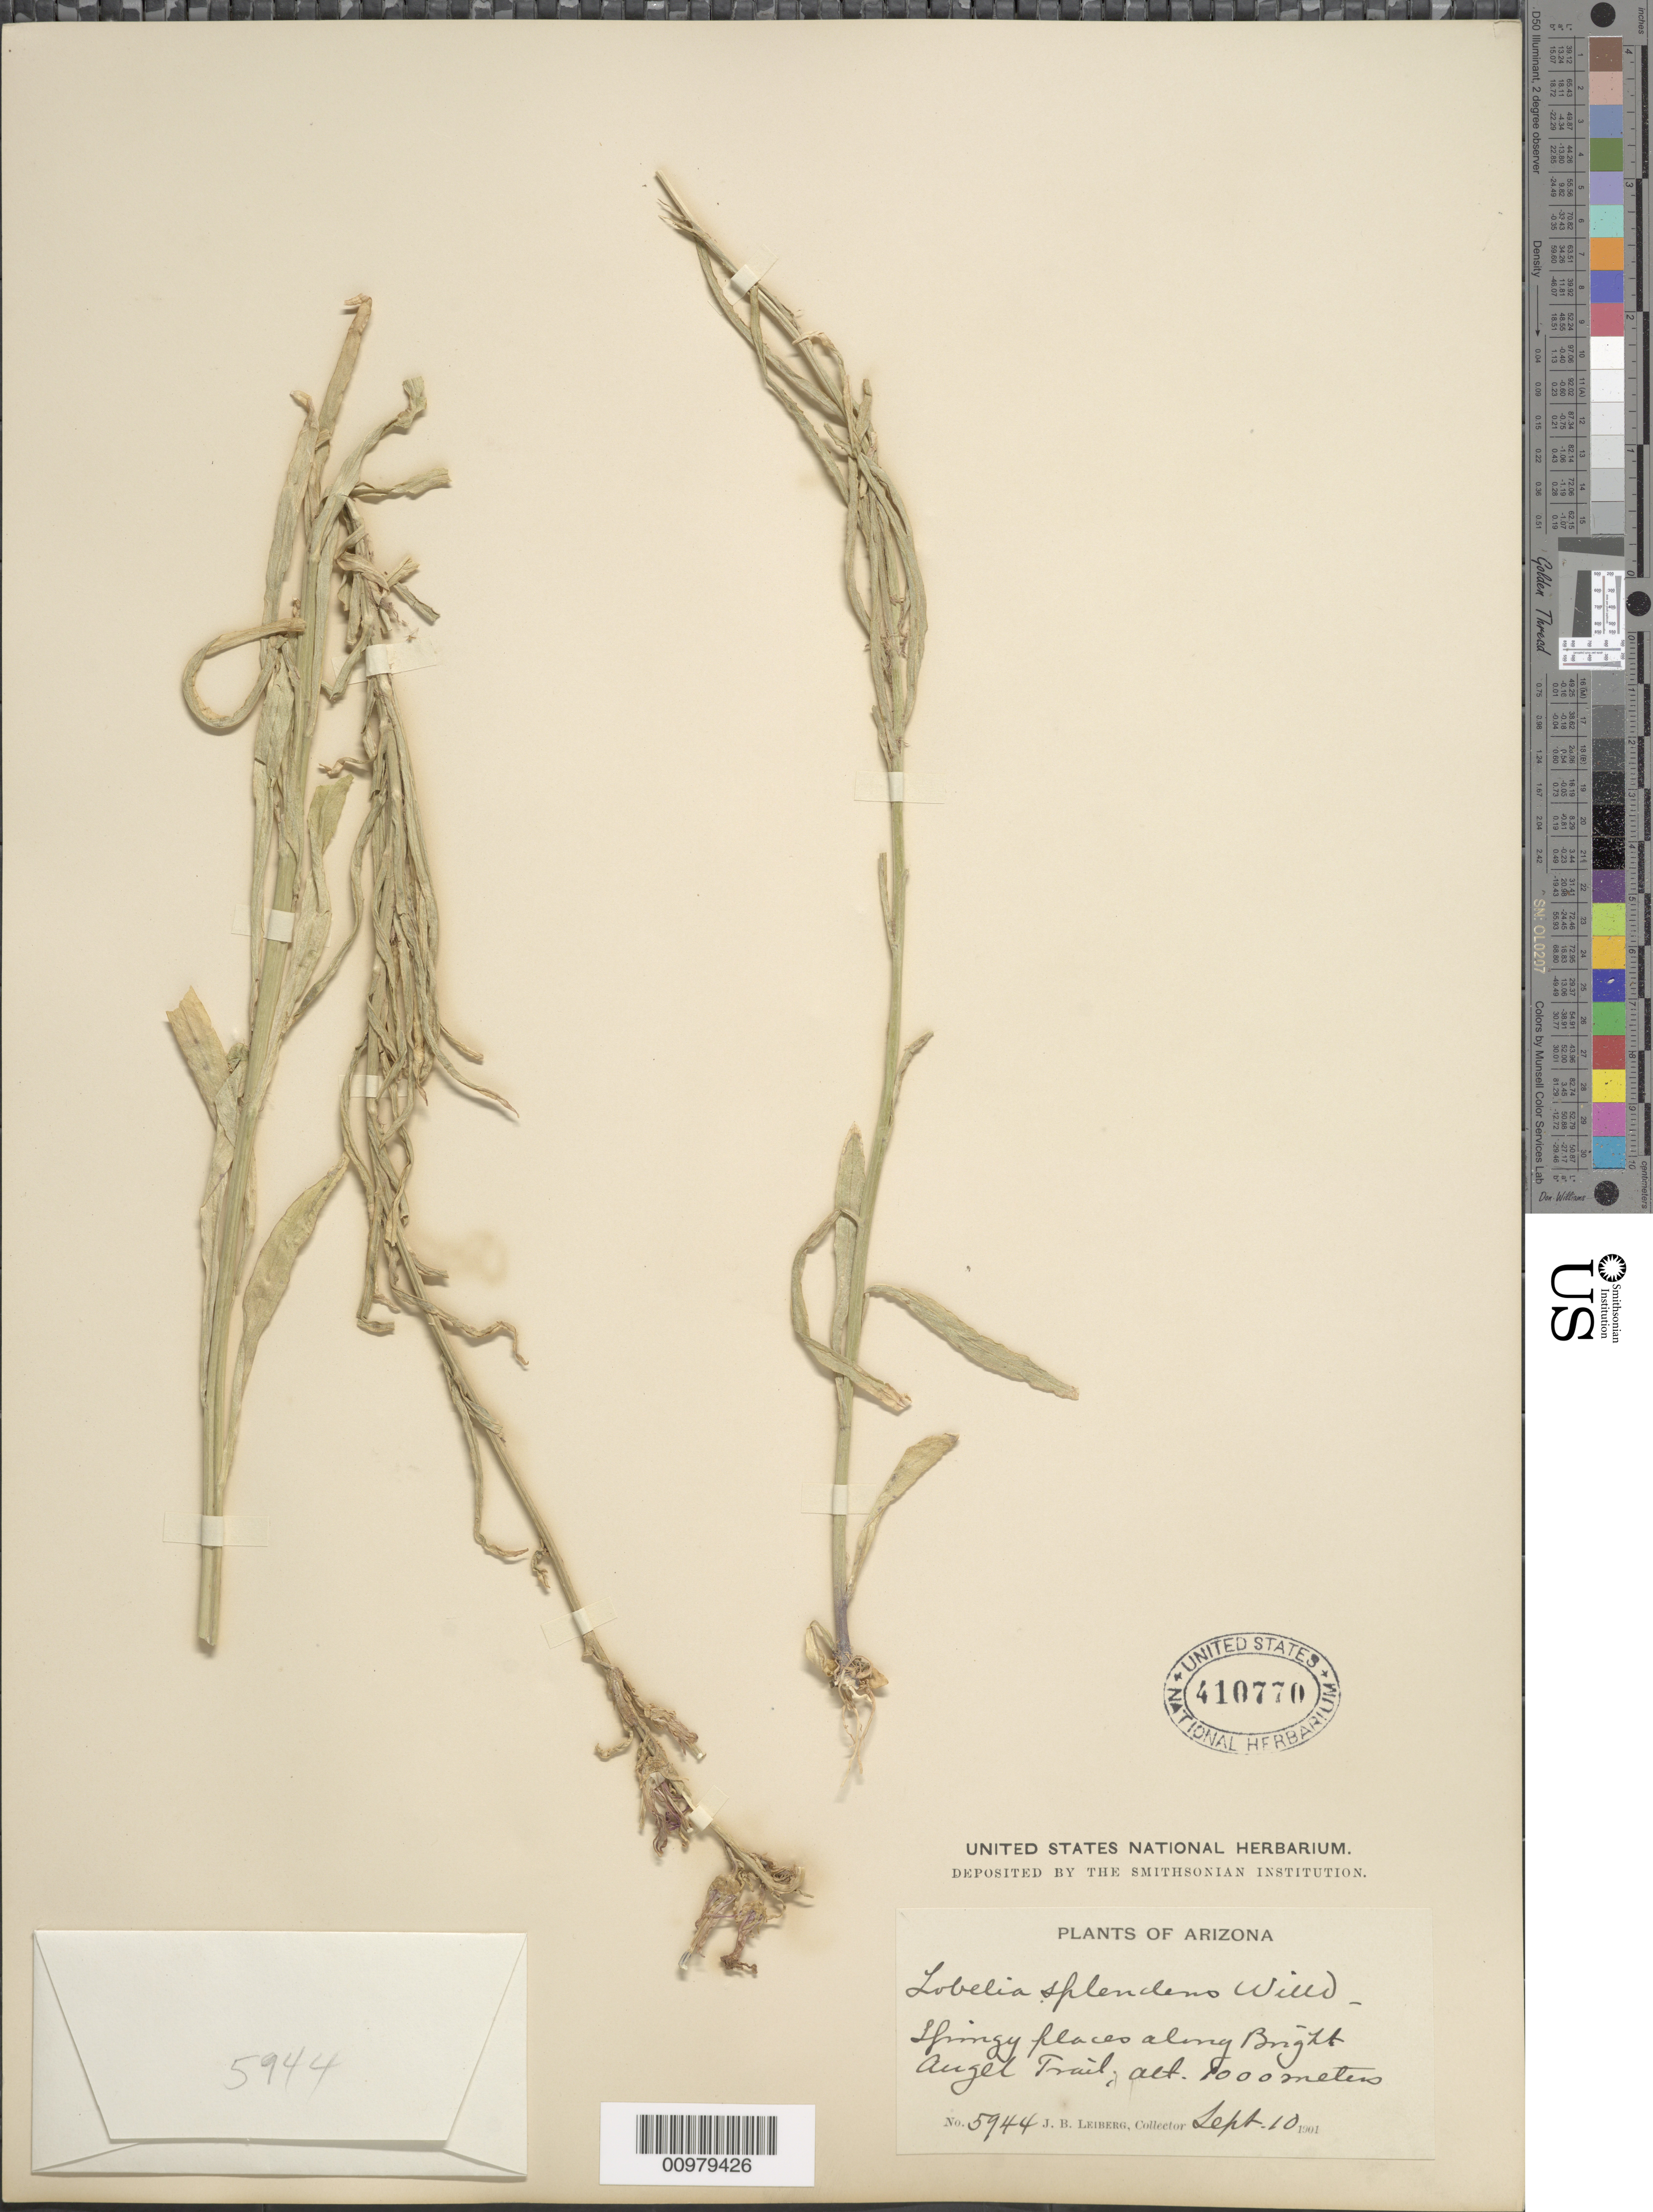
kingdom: Plantae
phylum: Tracheophyta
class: Magnoliopsida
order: Asterales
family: Campanulaceae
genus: Lobelia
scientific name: Lobelia cardinalis var. pseudosplendens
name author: McVaugh in Woodson & Schery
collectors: J. Leiberg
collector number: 5944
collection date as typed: Sept. 10, 1901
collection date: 1901-09-10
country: United States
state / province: Arizona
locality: Along Bright Angel Trail, Grand canyon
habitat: springy places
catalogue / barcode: US 410770